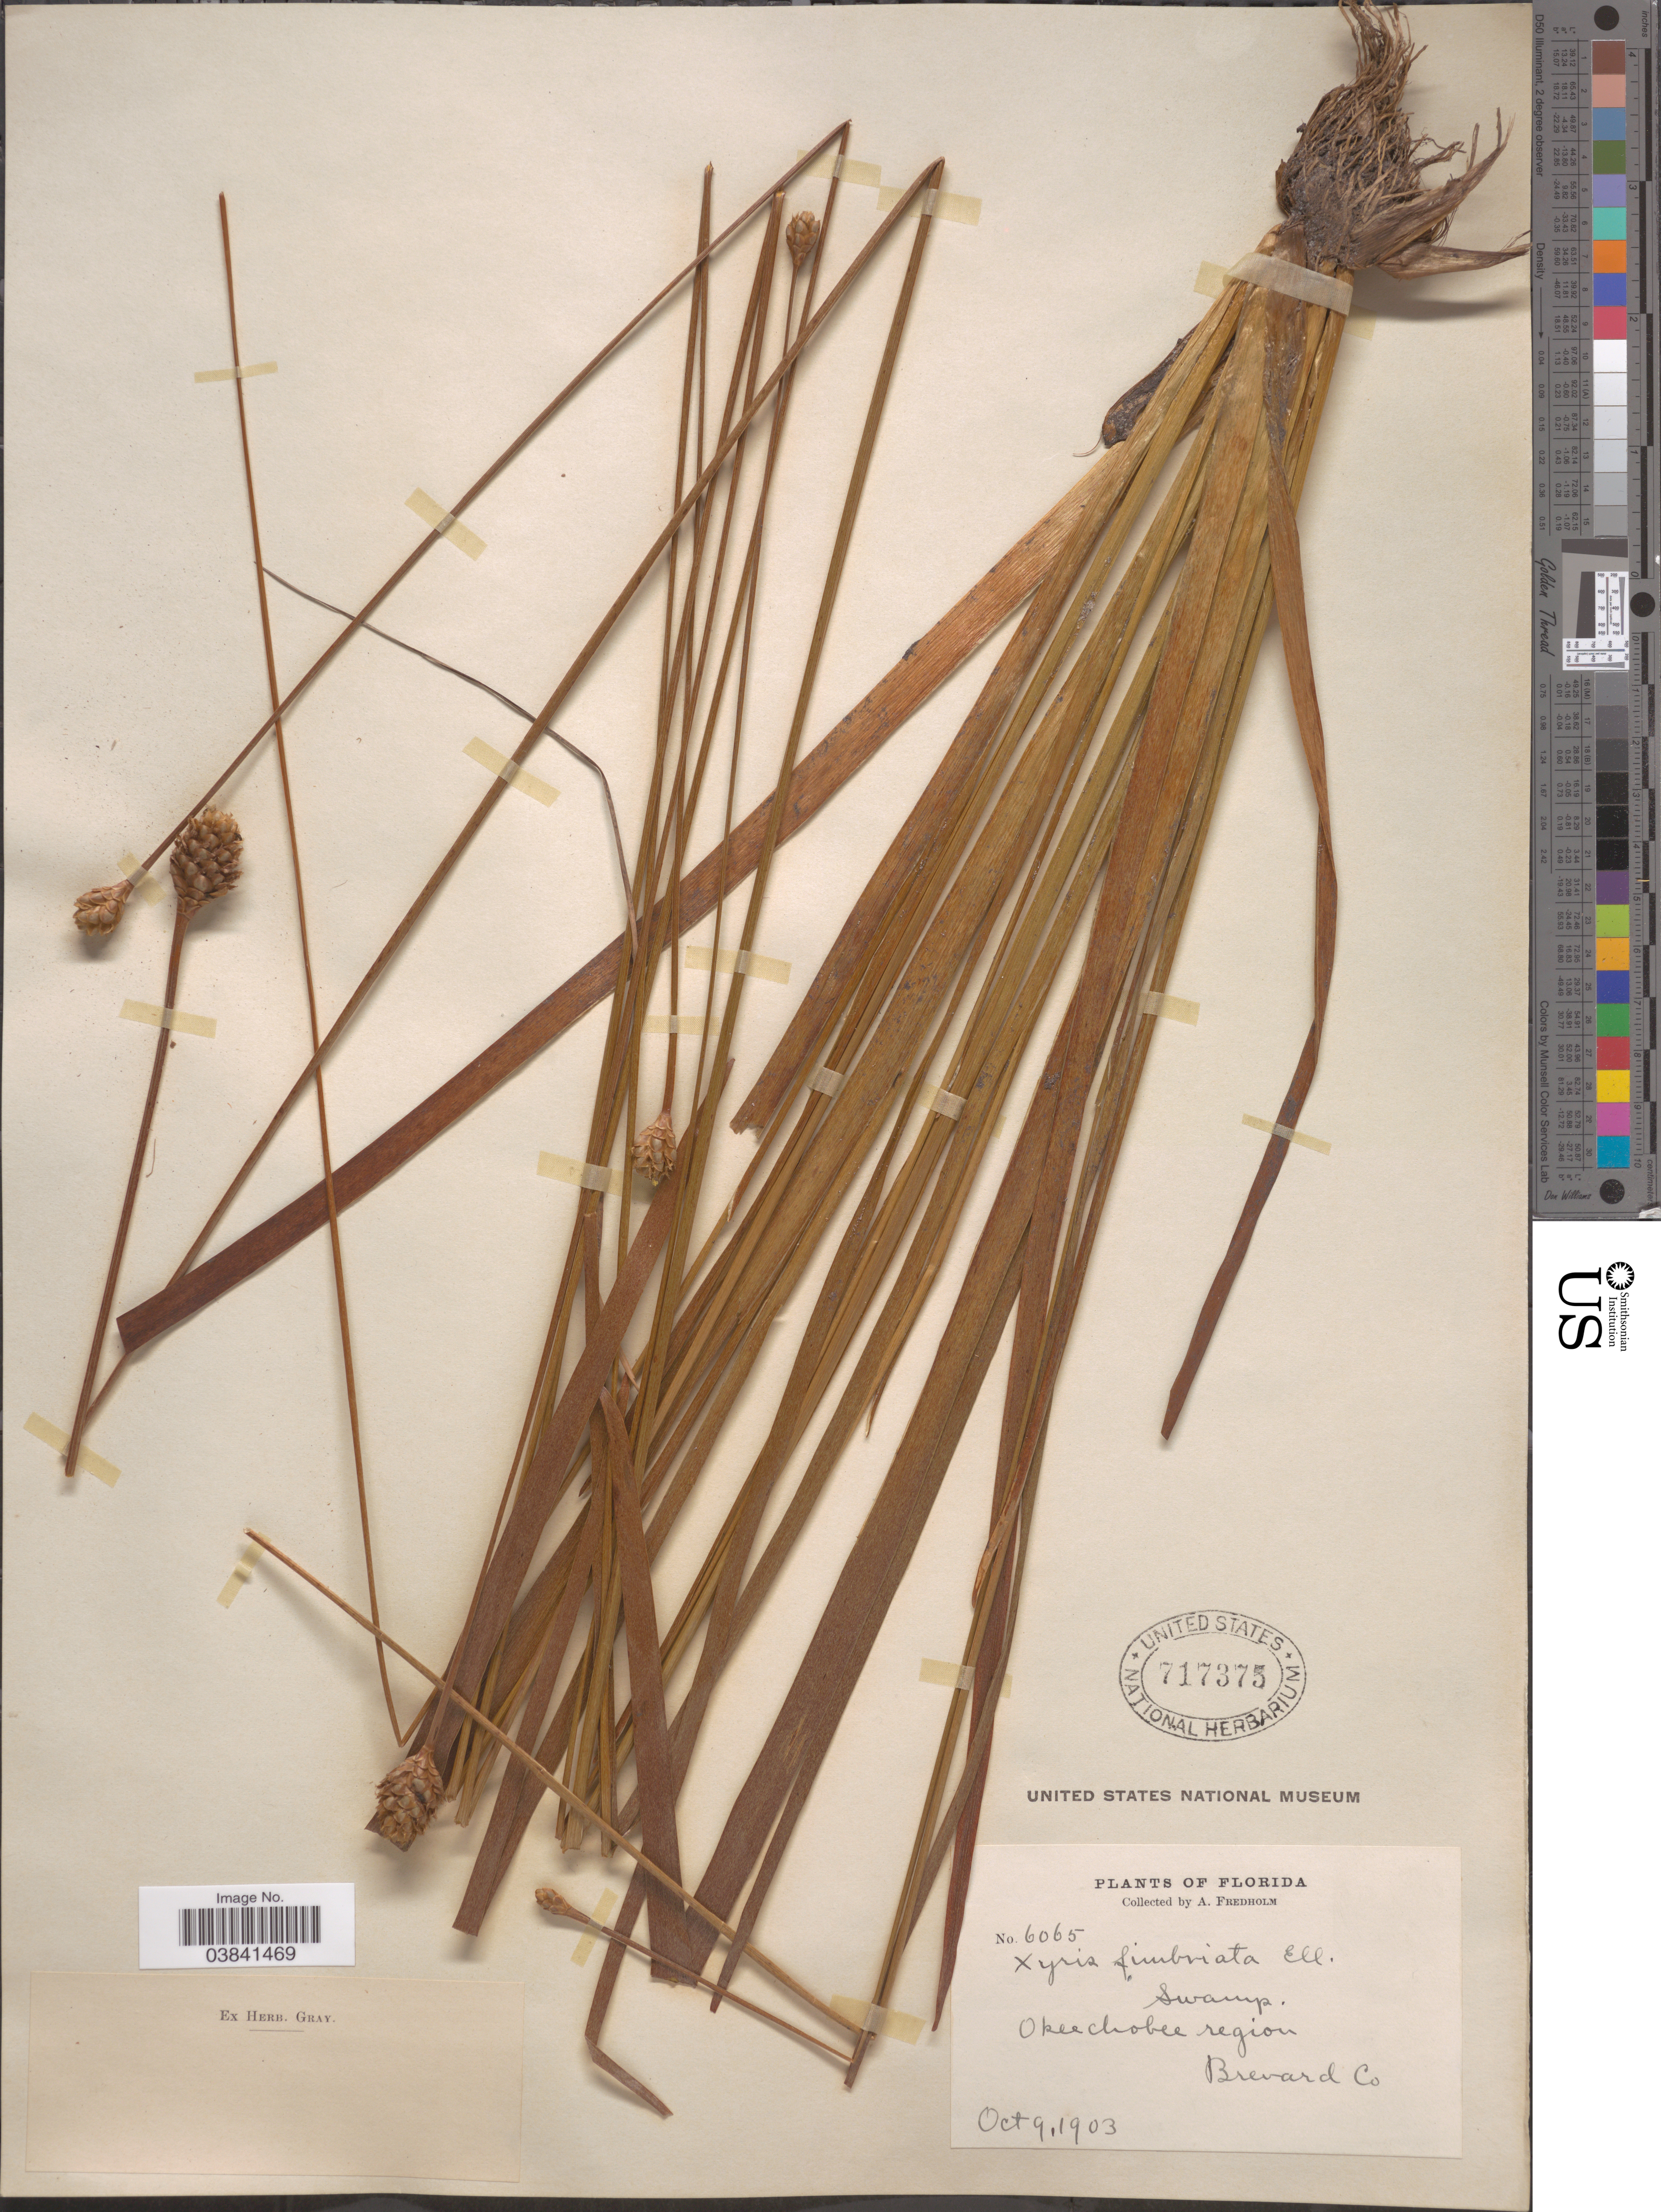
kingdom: Plantae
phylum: Tracheophyta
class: Liliopsida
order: Poales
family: Xyridaceae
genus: Xyris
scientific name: Xyris fimbriata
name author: Elliott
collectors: A. Fredholm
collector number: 6065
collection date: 1903-10-09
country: United States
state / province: Florida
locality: Okeechobee region. Brevard Co.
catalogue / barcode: US 717375